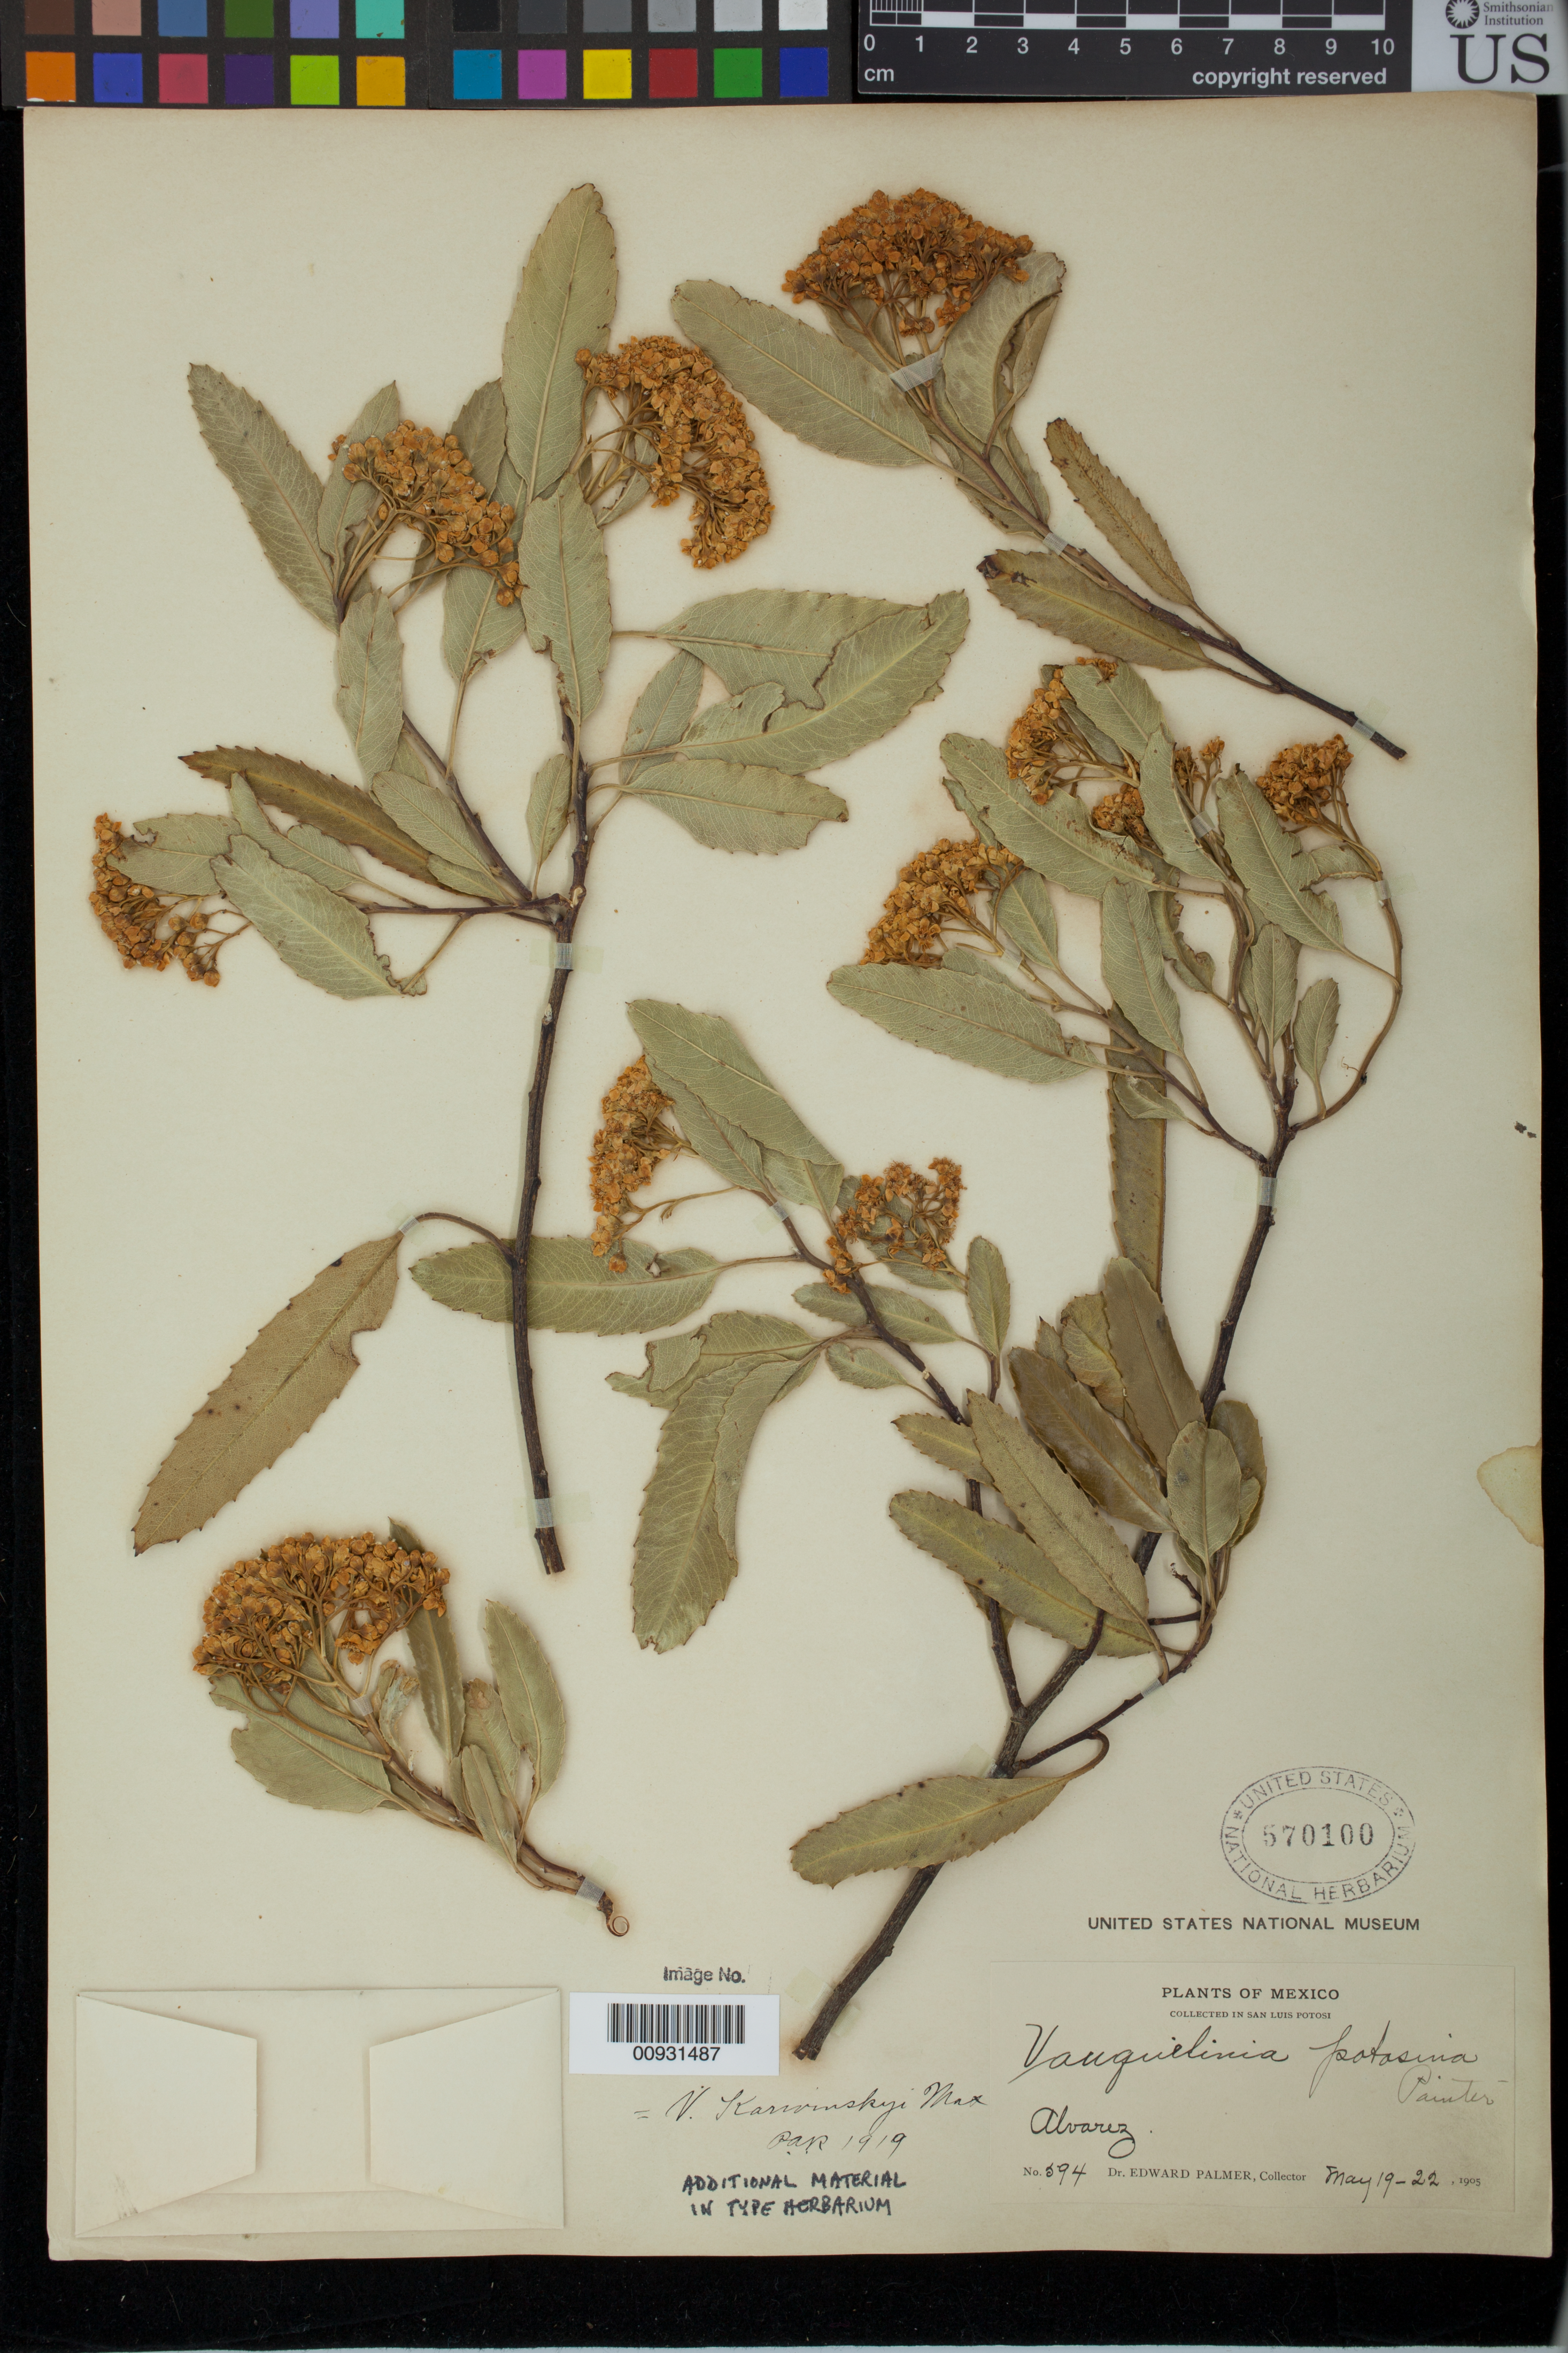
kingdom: Plantae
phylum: Tracheophyta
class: Magnoliopsida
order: Rosales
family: Rosaceae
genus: Vauquelinia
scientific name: Vauquelinia potosina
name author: J.H. Painter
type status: Isotype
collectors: E. Palmer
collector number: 594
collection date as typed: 19 May 1905 to 22 May 1905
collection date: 1905-05-19/1905-05-22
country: Mexico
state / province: San Luis Potosí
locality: Alvarez.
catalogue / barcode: US 570100